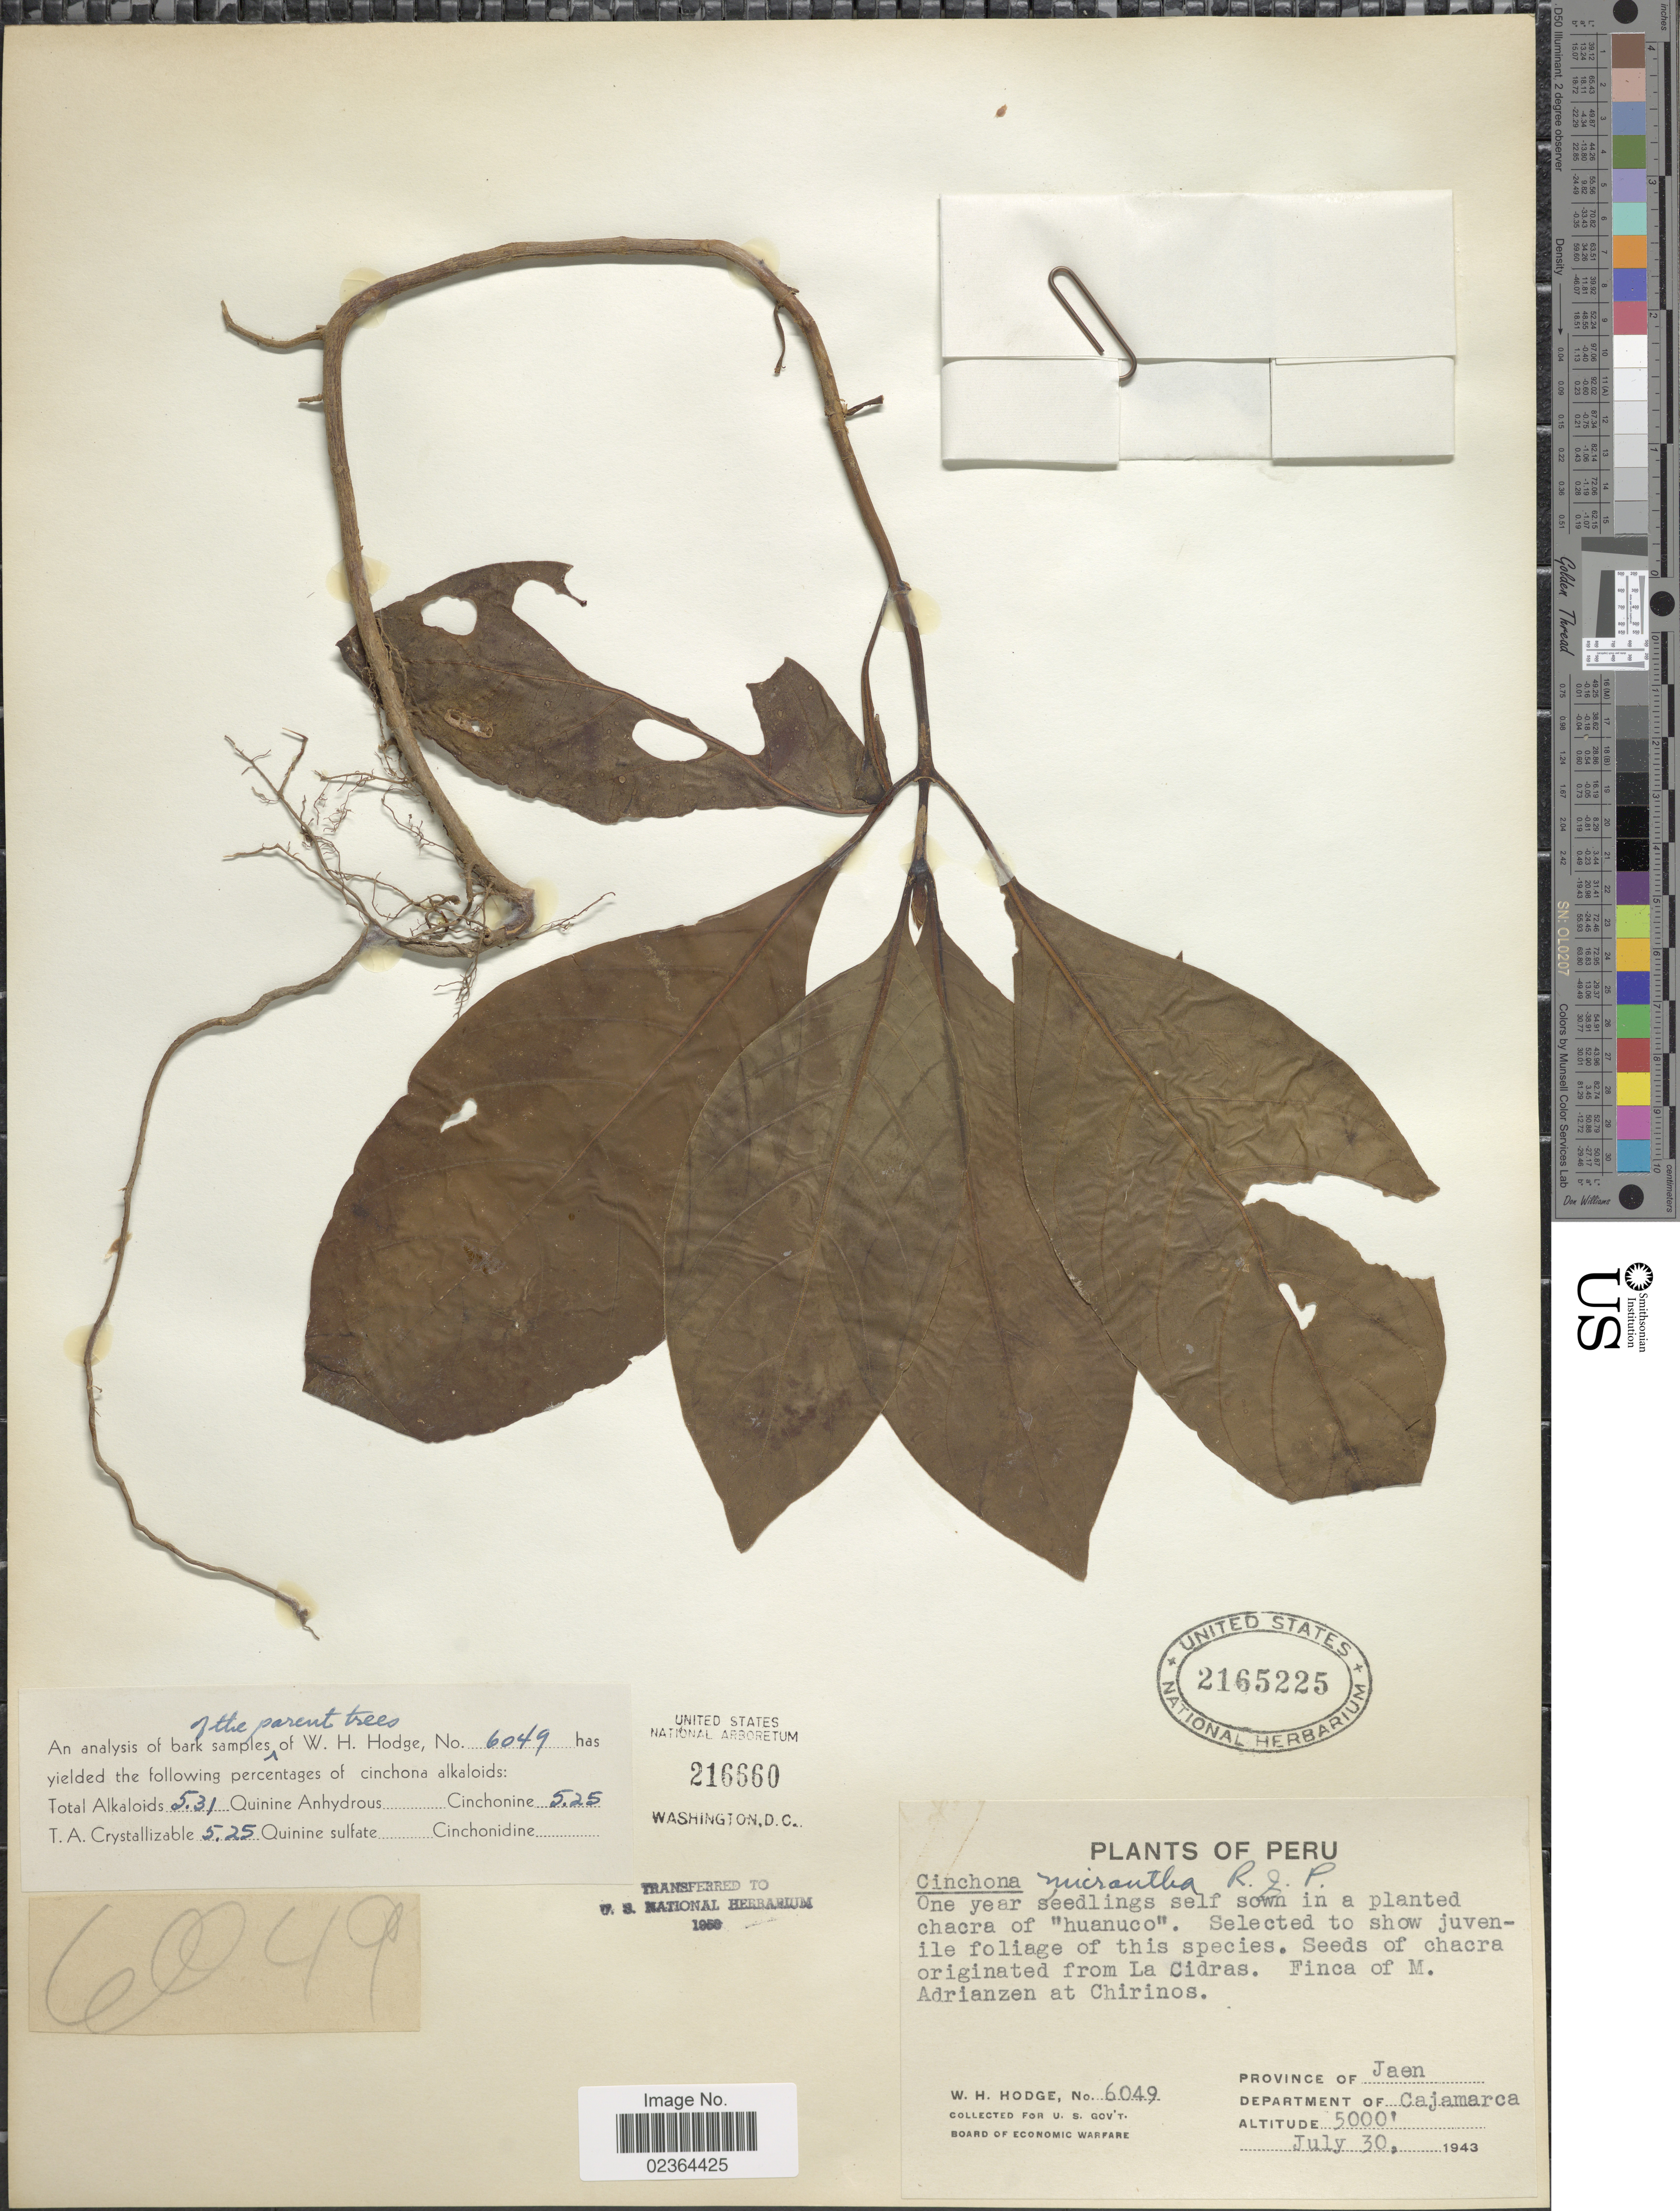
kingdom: Plantae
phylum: Tracheophyta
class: Magnoliopsida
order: Gentianales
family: Rubiaceae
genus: Cinchona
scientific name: Cinchona micrantha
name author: Ruiz & Pav.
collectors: W. Hodge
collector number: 6049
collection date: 1943-07-30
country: Peru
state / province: Cajamarca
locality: Province of Jaen, Department of Cajamarca, Finca of M. Adrianzen at Chirinos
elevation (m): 1524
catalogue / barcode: US 2165225